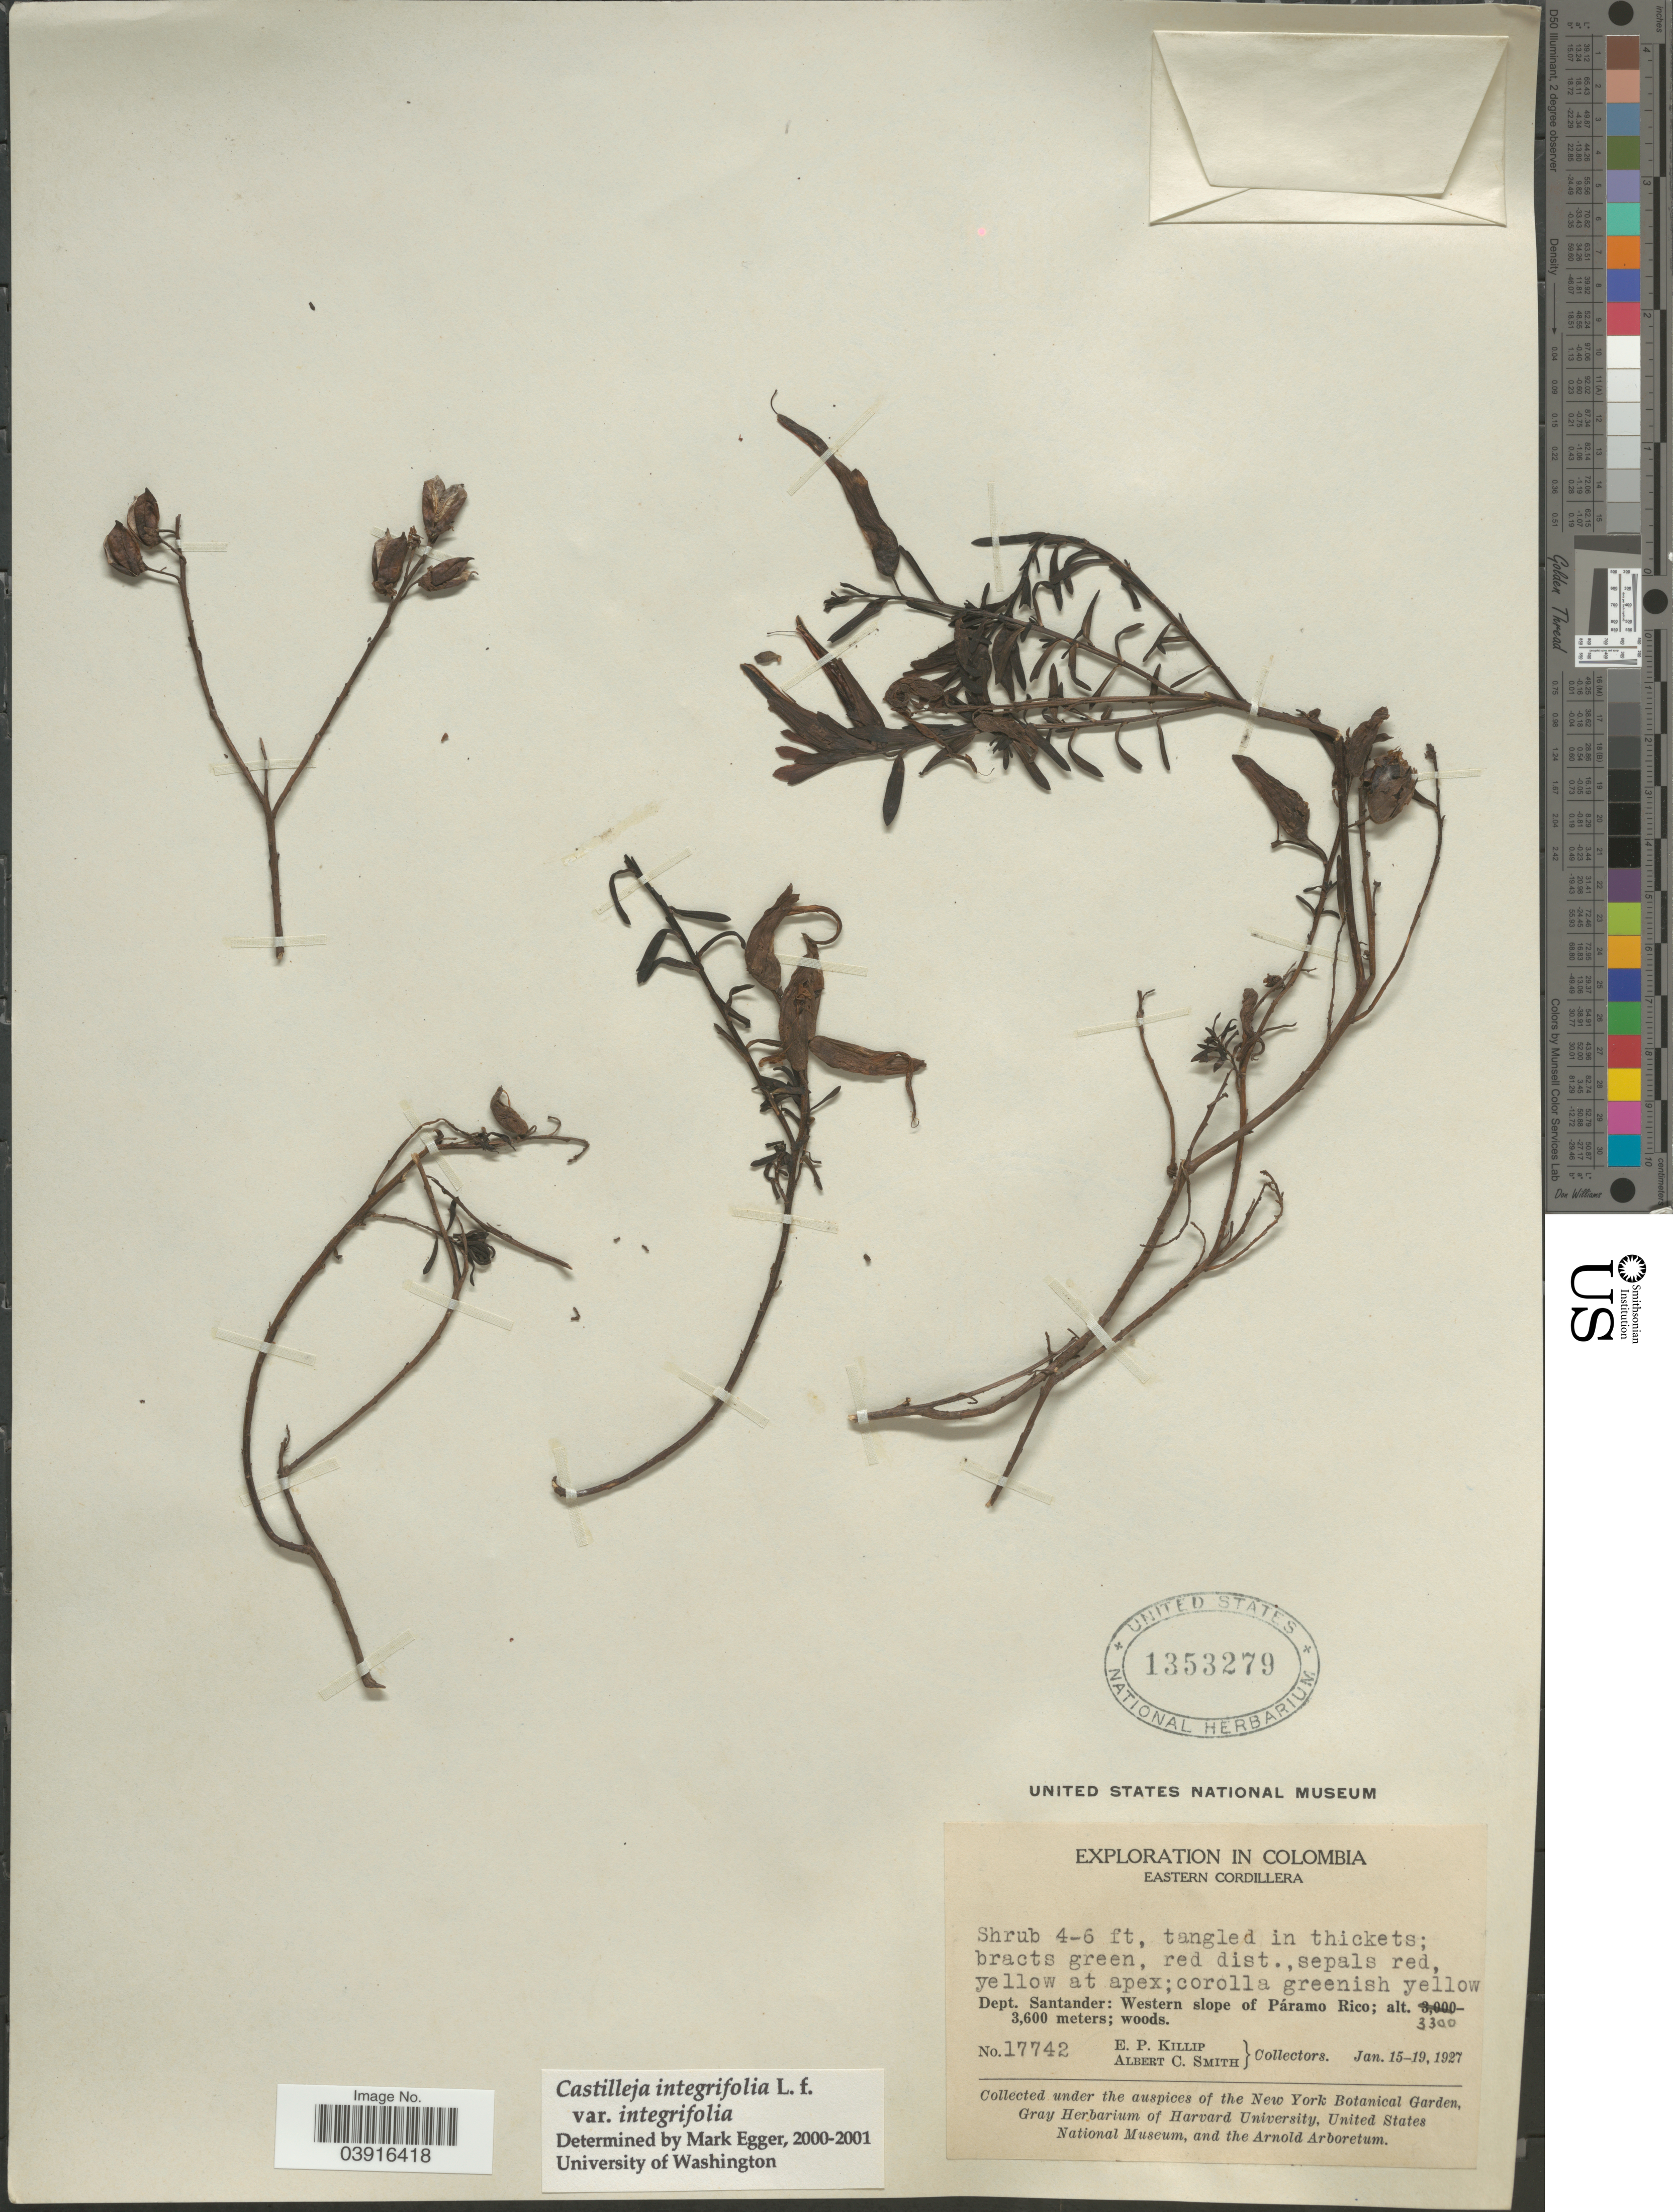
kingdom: Plantae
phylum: Tracheophyta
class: Magnoliopsida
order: Lamiales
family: Orobanchaceae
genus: Castilleja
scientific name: Castilleja integrifolia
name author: L. f.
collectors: E. P. Killip & A. C. Smith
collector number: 17742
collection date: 1927-01-15/1927-01-19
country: Colombia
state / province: Santander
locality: Eastern Cordillera. Dept. Santander: Western slope of Páramo Rico.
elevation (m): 3300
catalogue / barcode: US 1353279